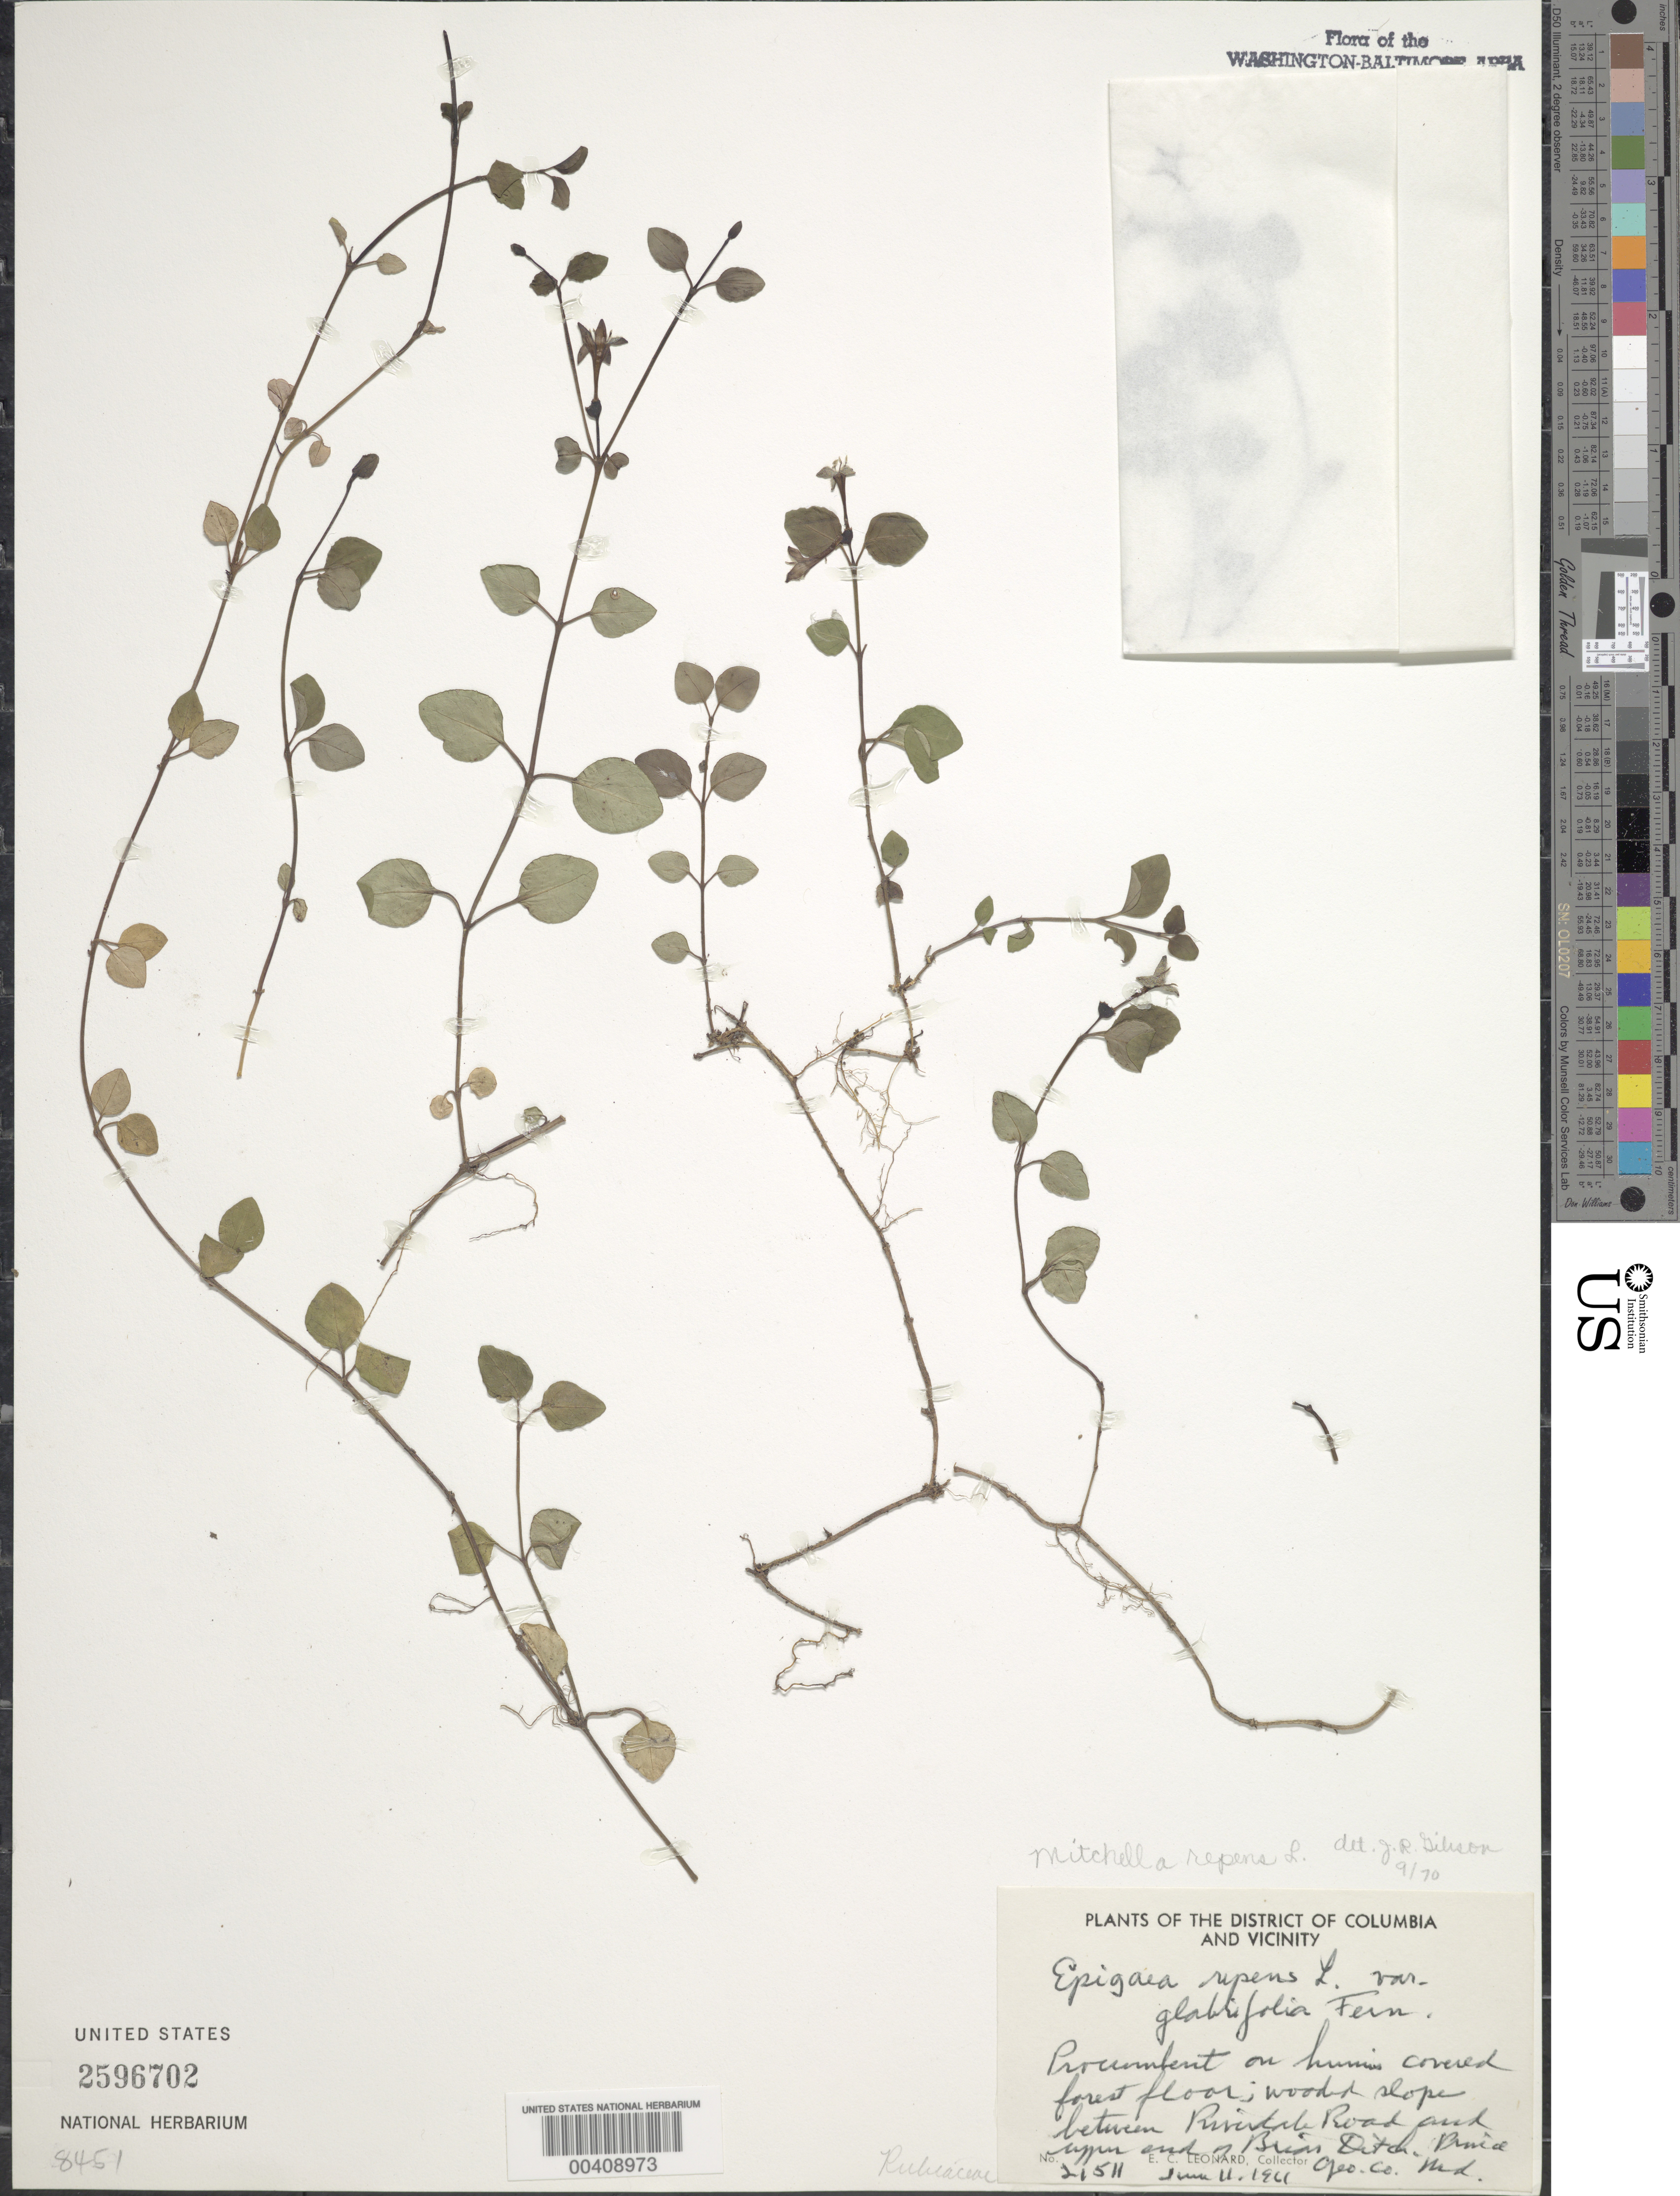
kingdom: Plantae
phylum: Tracheophyta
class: Magnoliopsida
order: Gentianales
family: Rubiaceae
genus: Mitchella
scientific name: Mitchella repens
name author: L.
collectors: E. C. Leonard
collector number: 21511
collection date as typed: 11 Jun 1961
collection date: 1961-06-11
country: United States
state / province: Maryland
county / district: Prince George's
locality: Briar Ditch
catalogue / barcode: US 2596702